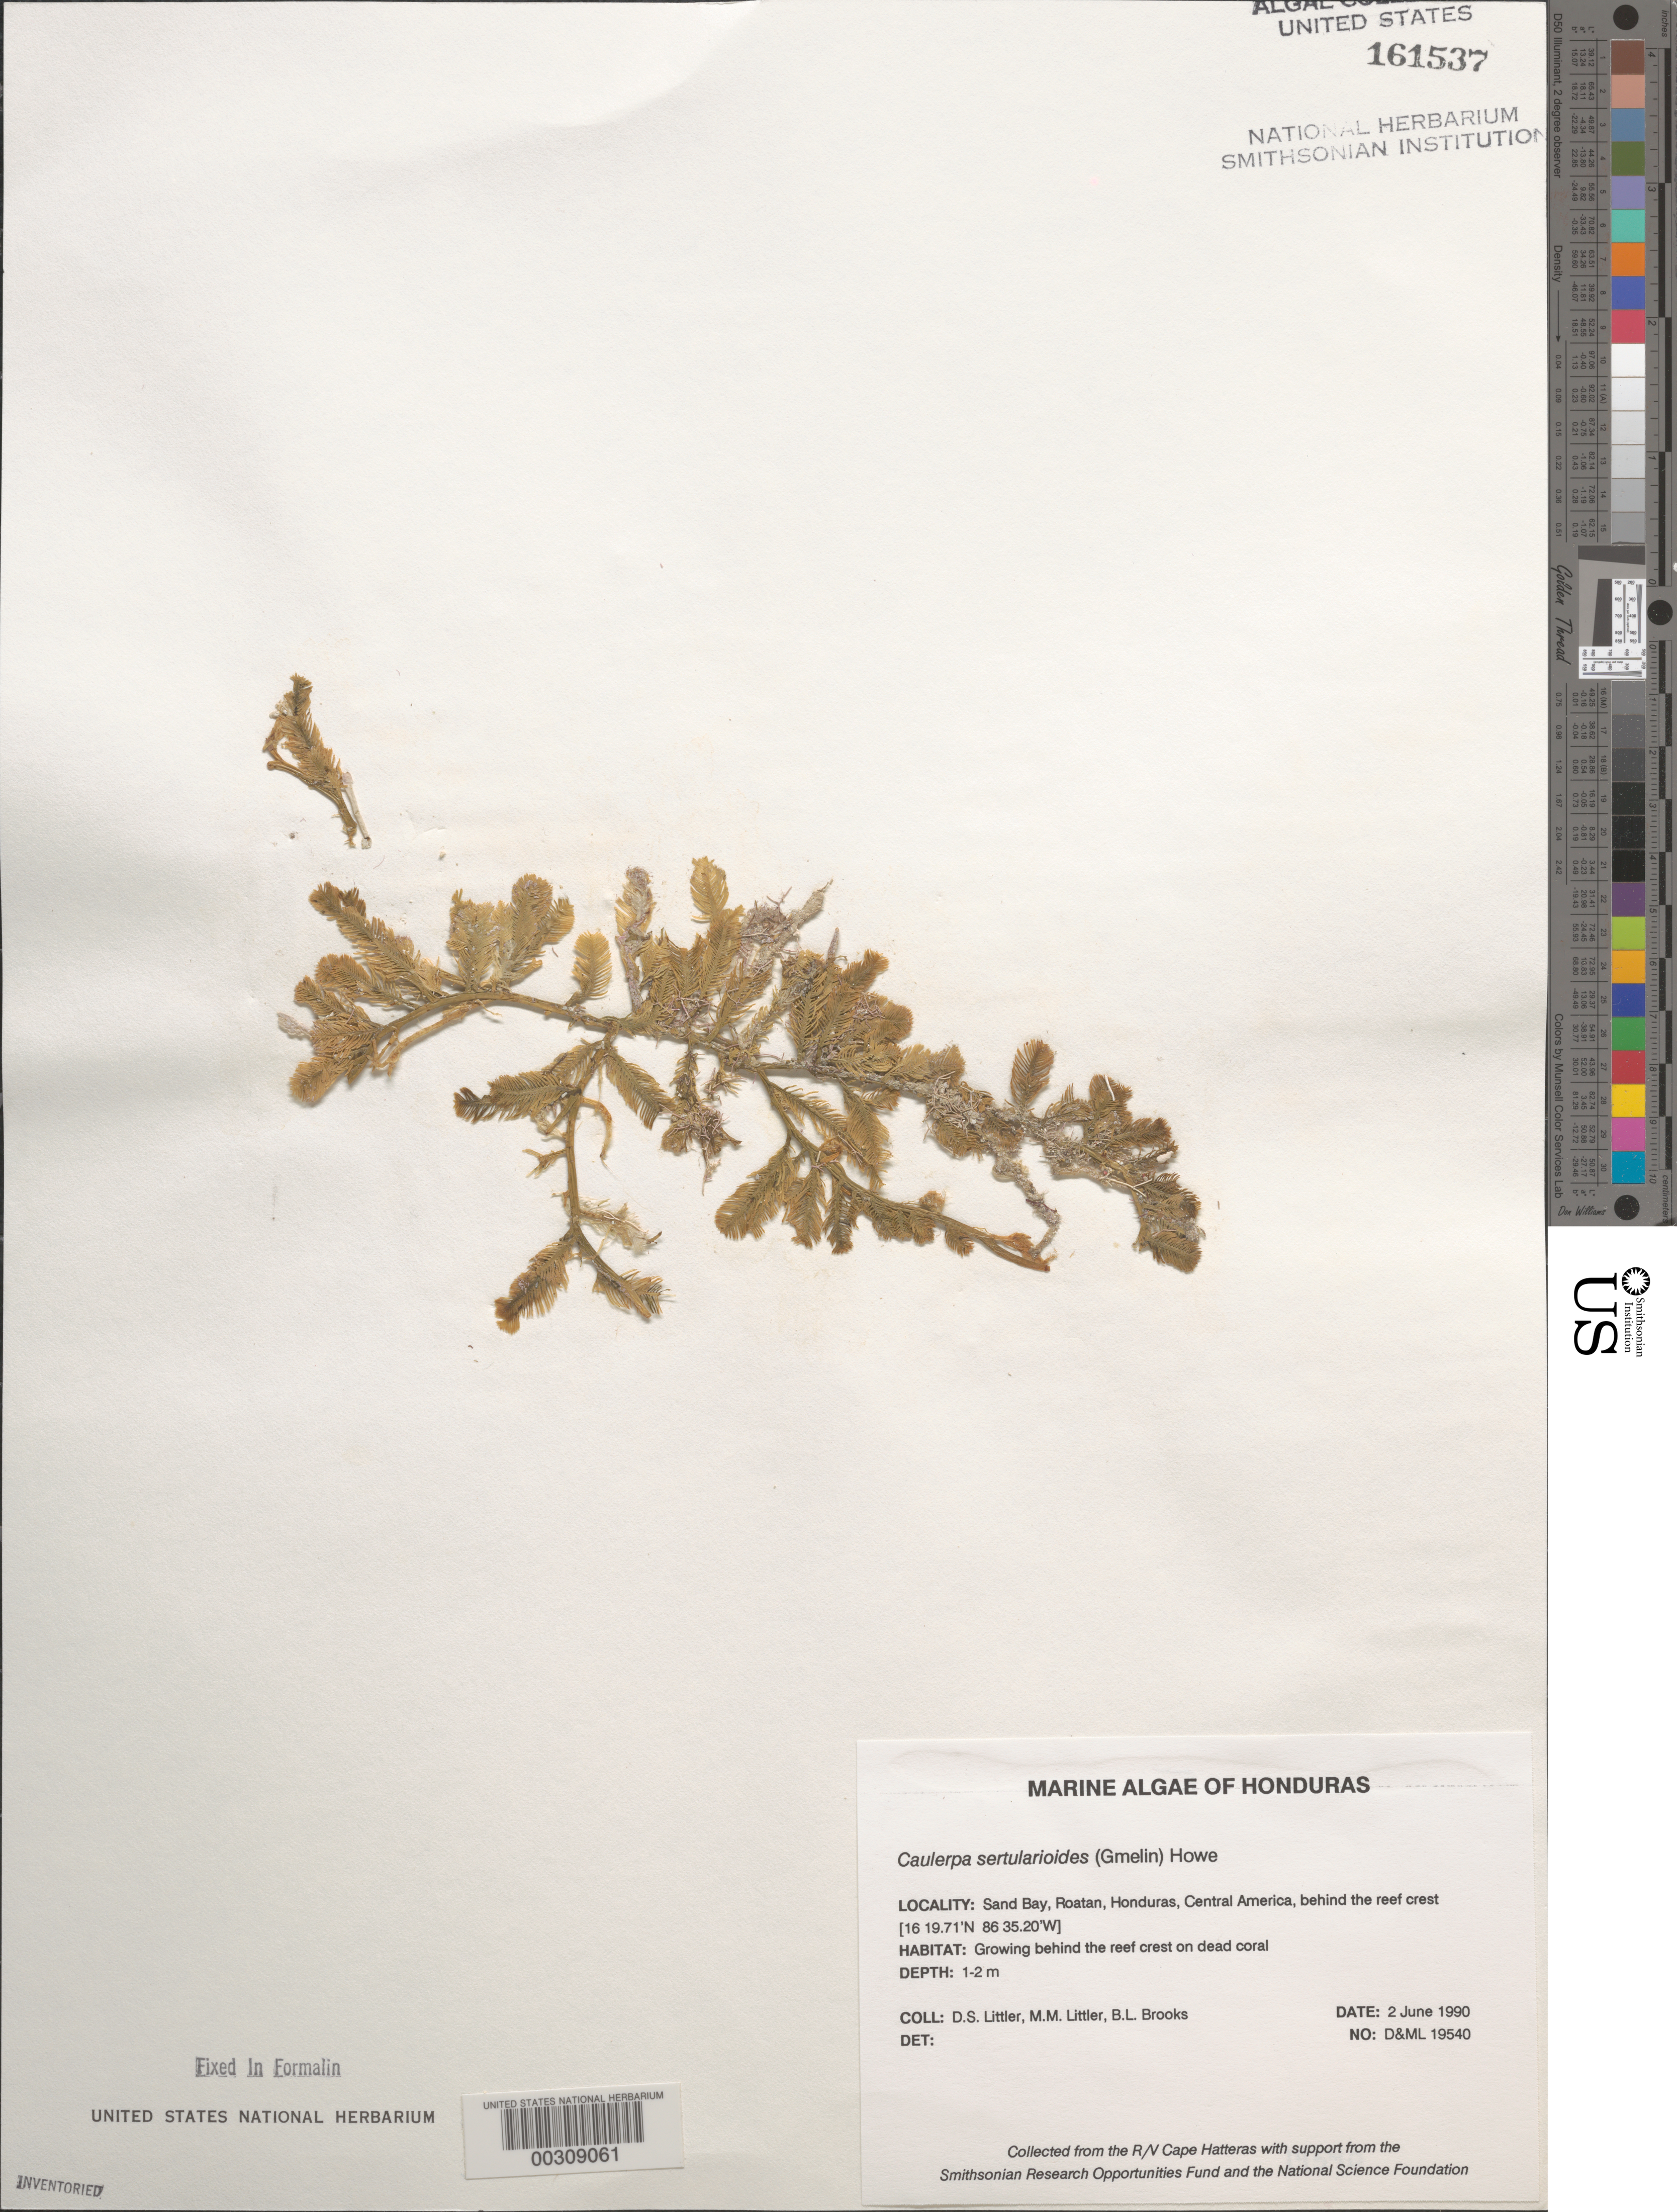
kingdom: Plantae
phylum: Chlorophyta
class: Ulvophyceae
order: Bryopsidales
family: Caulerpaceae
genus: Caulerpa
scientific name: Caulerpa sertularioides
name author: (S.G. Gmel.) M. Howe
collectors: D. S. Littler, M. M. Littler & B. Brooks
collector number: D&ML 19540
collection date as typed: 02 Jun 1990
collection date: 1990-06-02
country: Honduras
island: Roatan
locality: Sand Bay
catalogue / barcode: US 161537